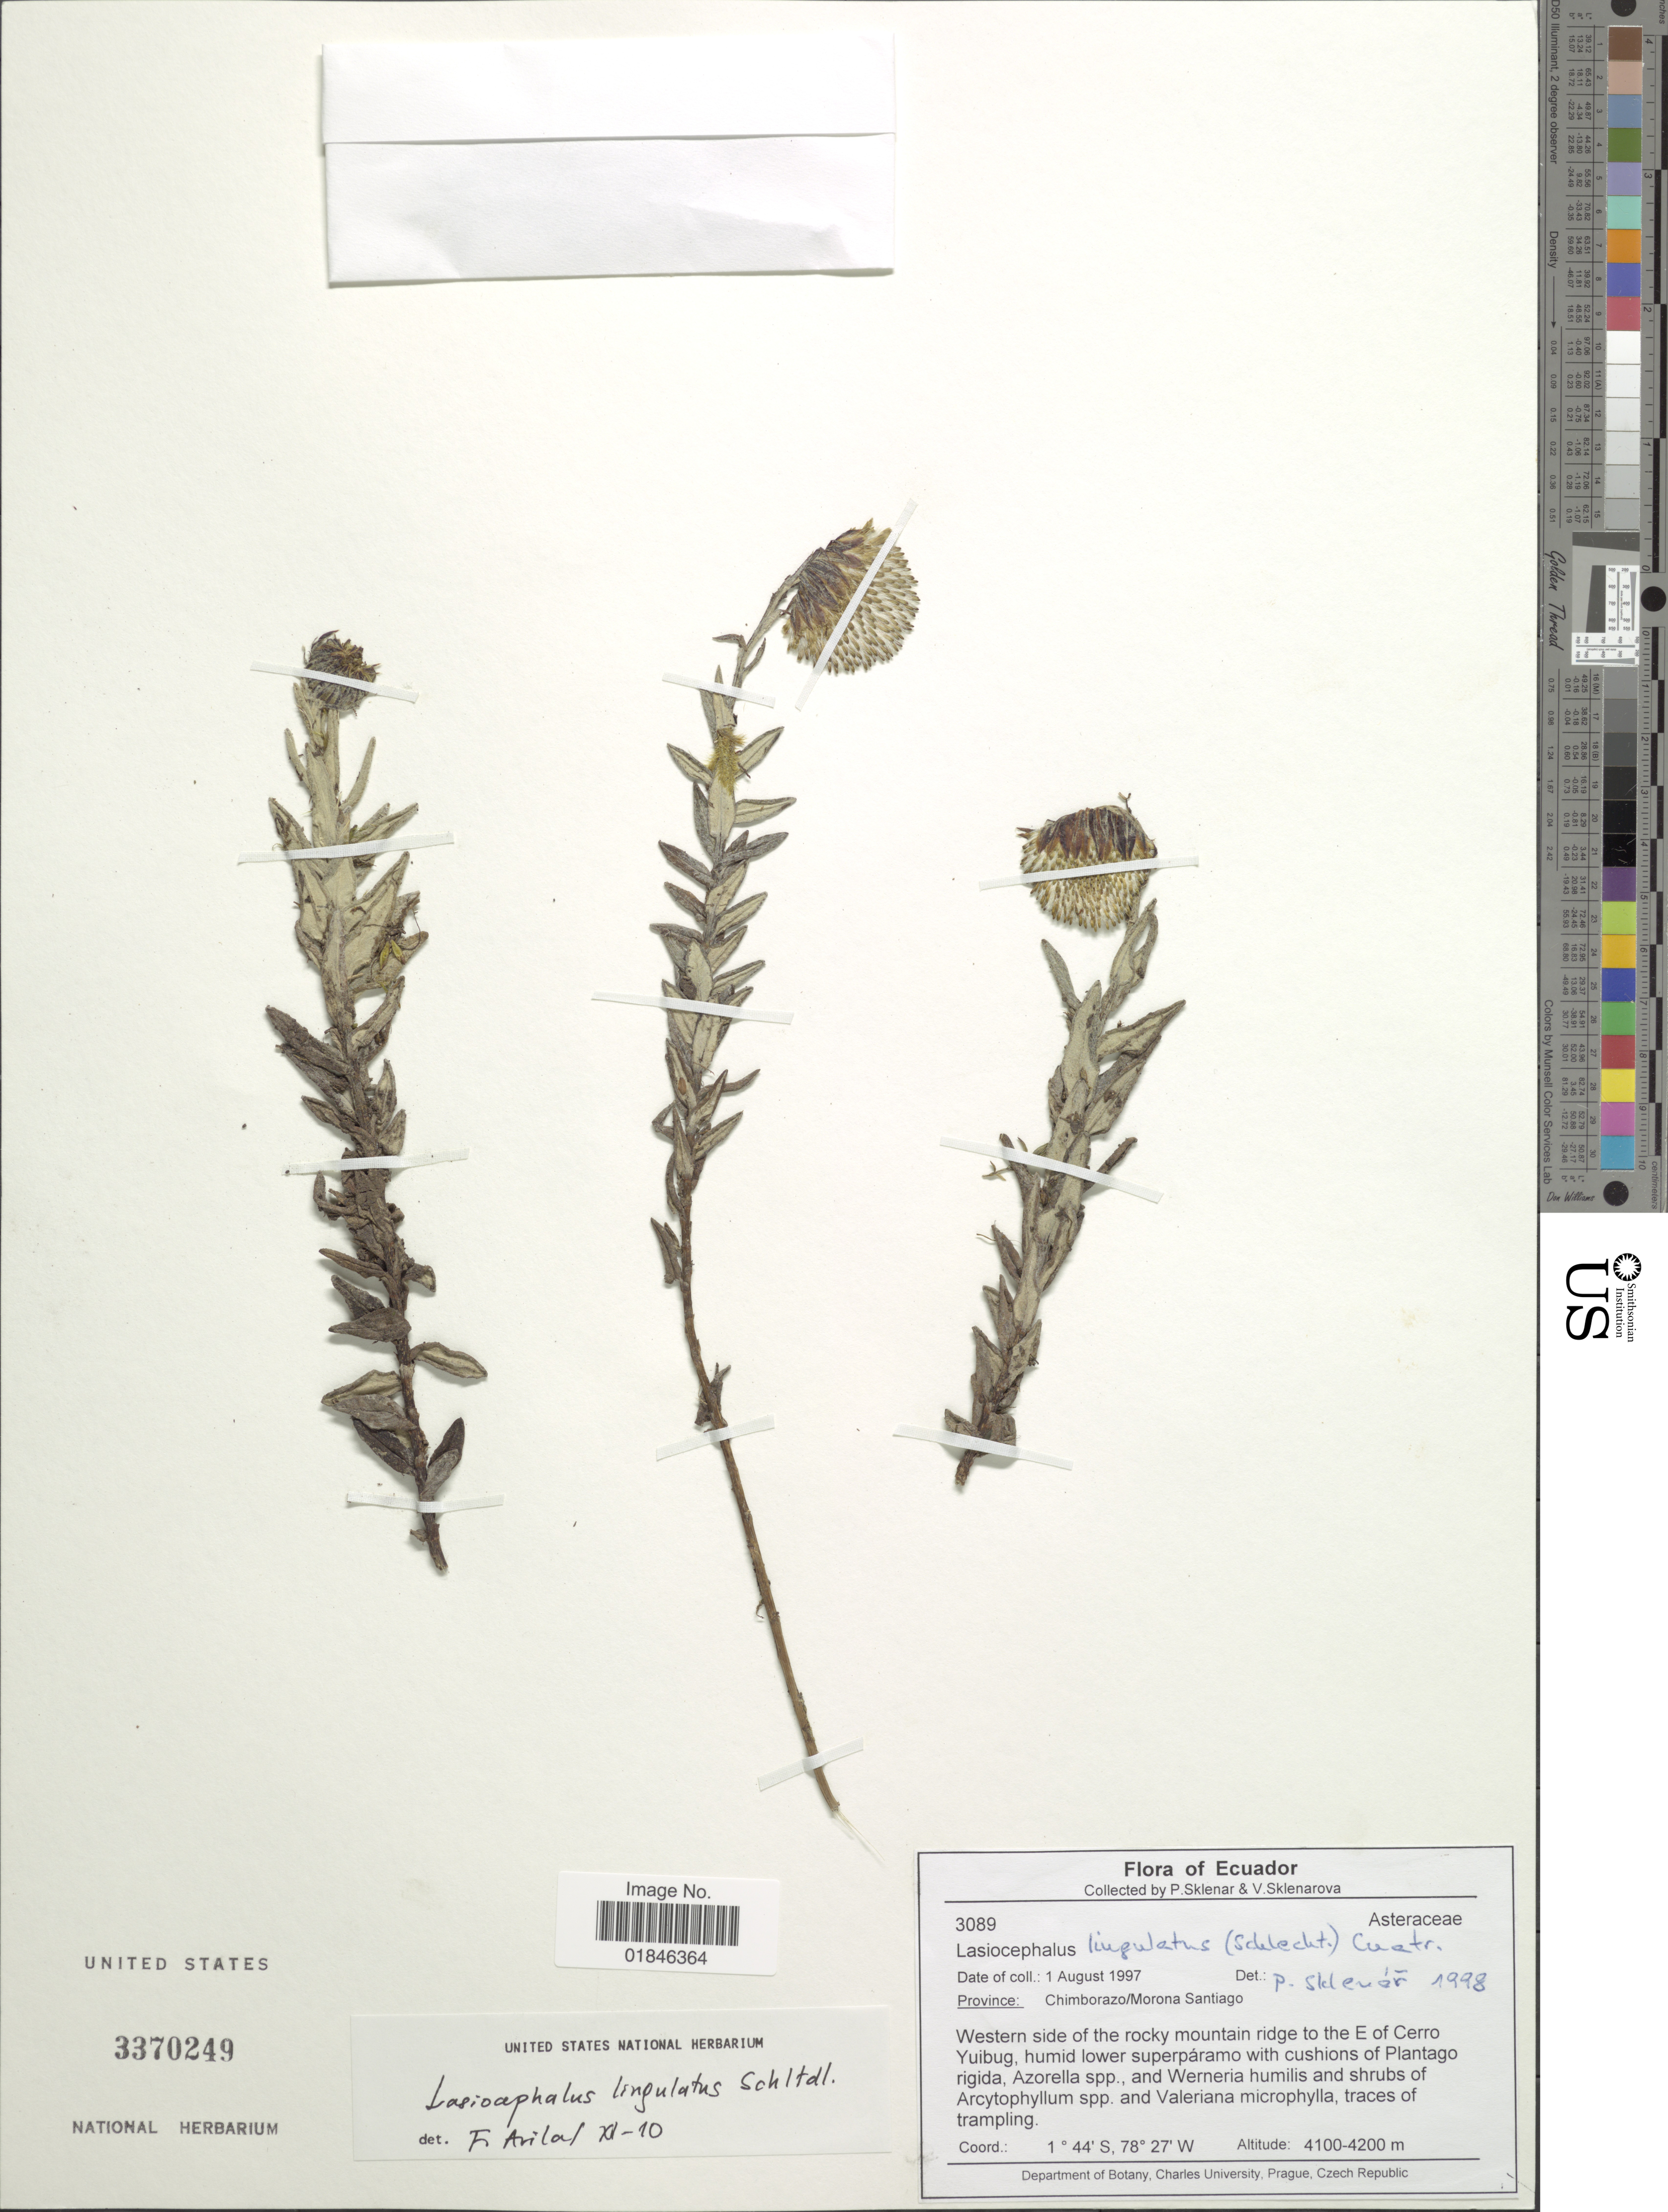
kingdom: Plantae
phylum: Tracheophyta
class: Magnoliopsida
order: Asterales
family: Asteraceae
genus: Senecio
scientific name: Senecio lingulatus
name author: (Schltdl.) Cuatrec.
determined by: Salomon, Luciana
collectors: P. Sklenar & V. Kosteckova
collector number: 3089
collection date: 1997-08-10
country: Ecuador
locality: Province: Chimborazo/ Morona Santiago, Western side of the rocky mountain ridge to the E of Cerro Yuibug, humid lower superparamo.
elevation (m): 4100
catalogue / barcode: US 3370249